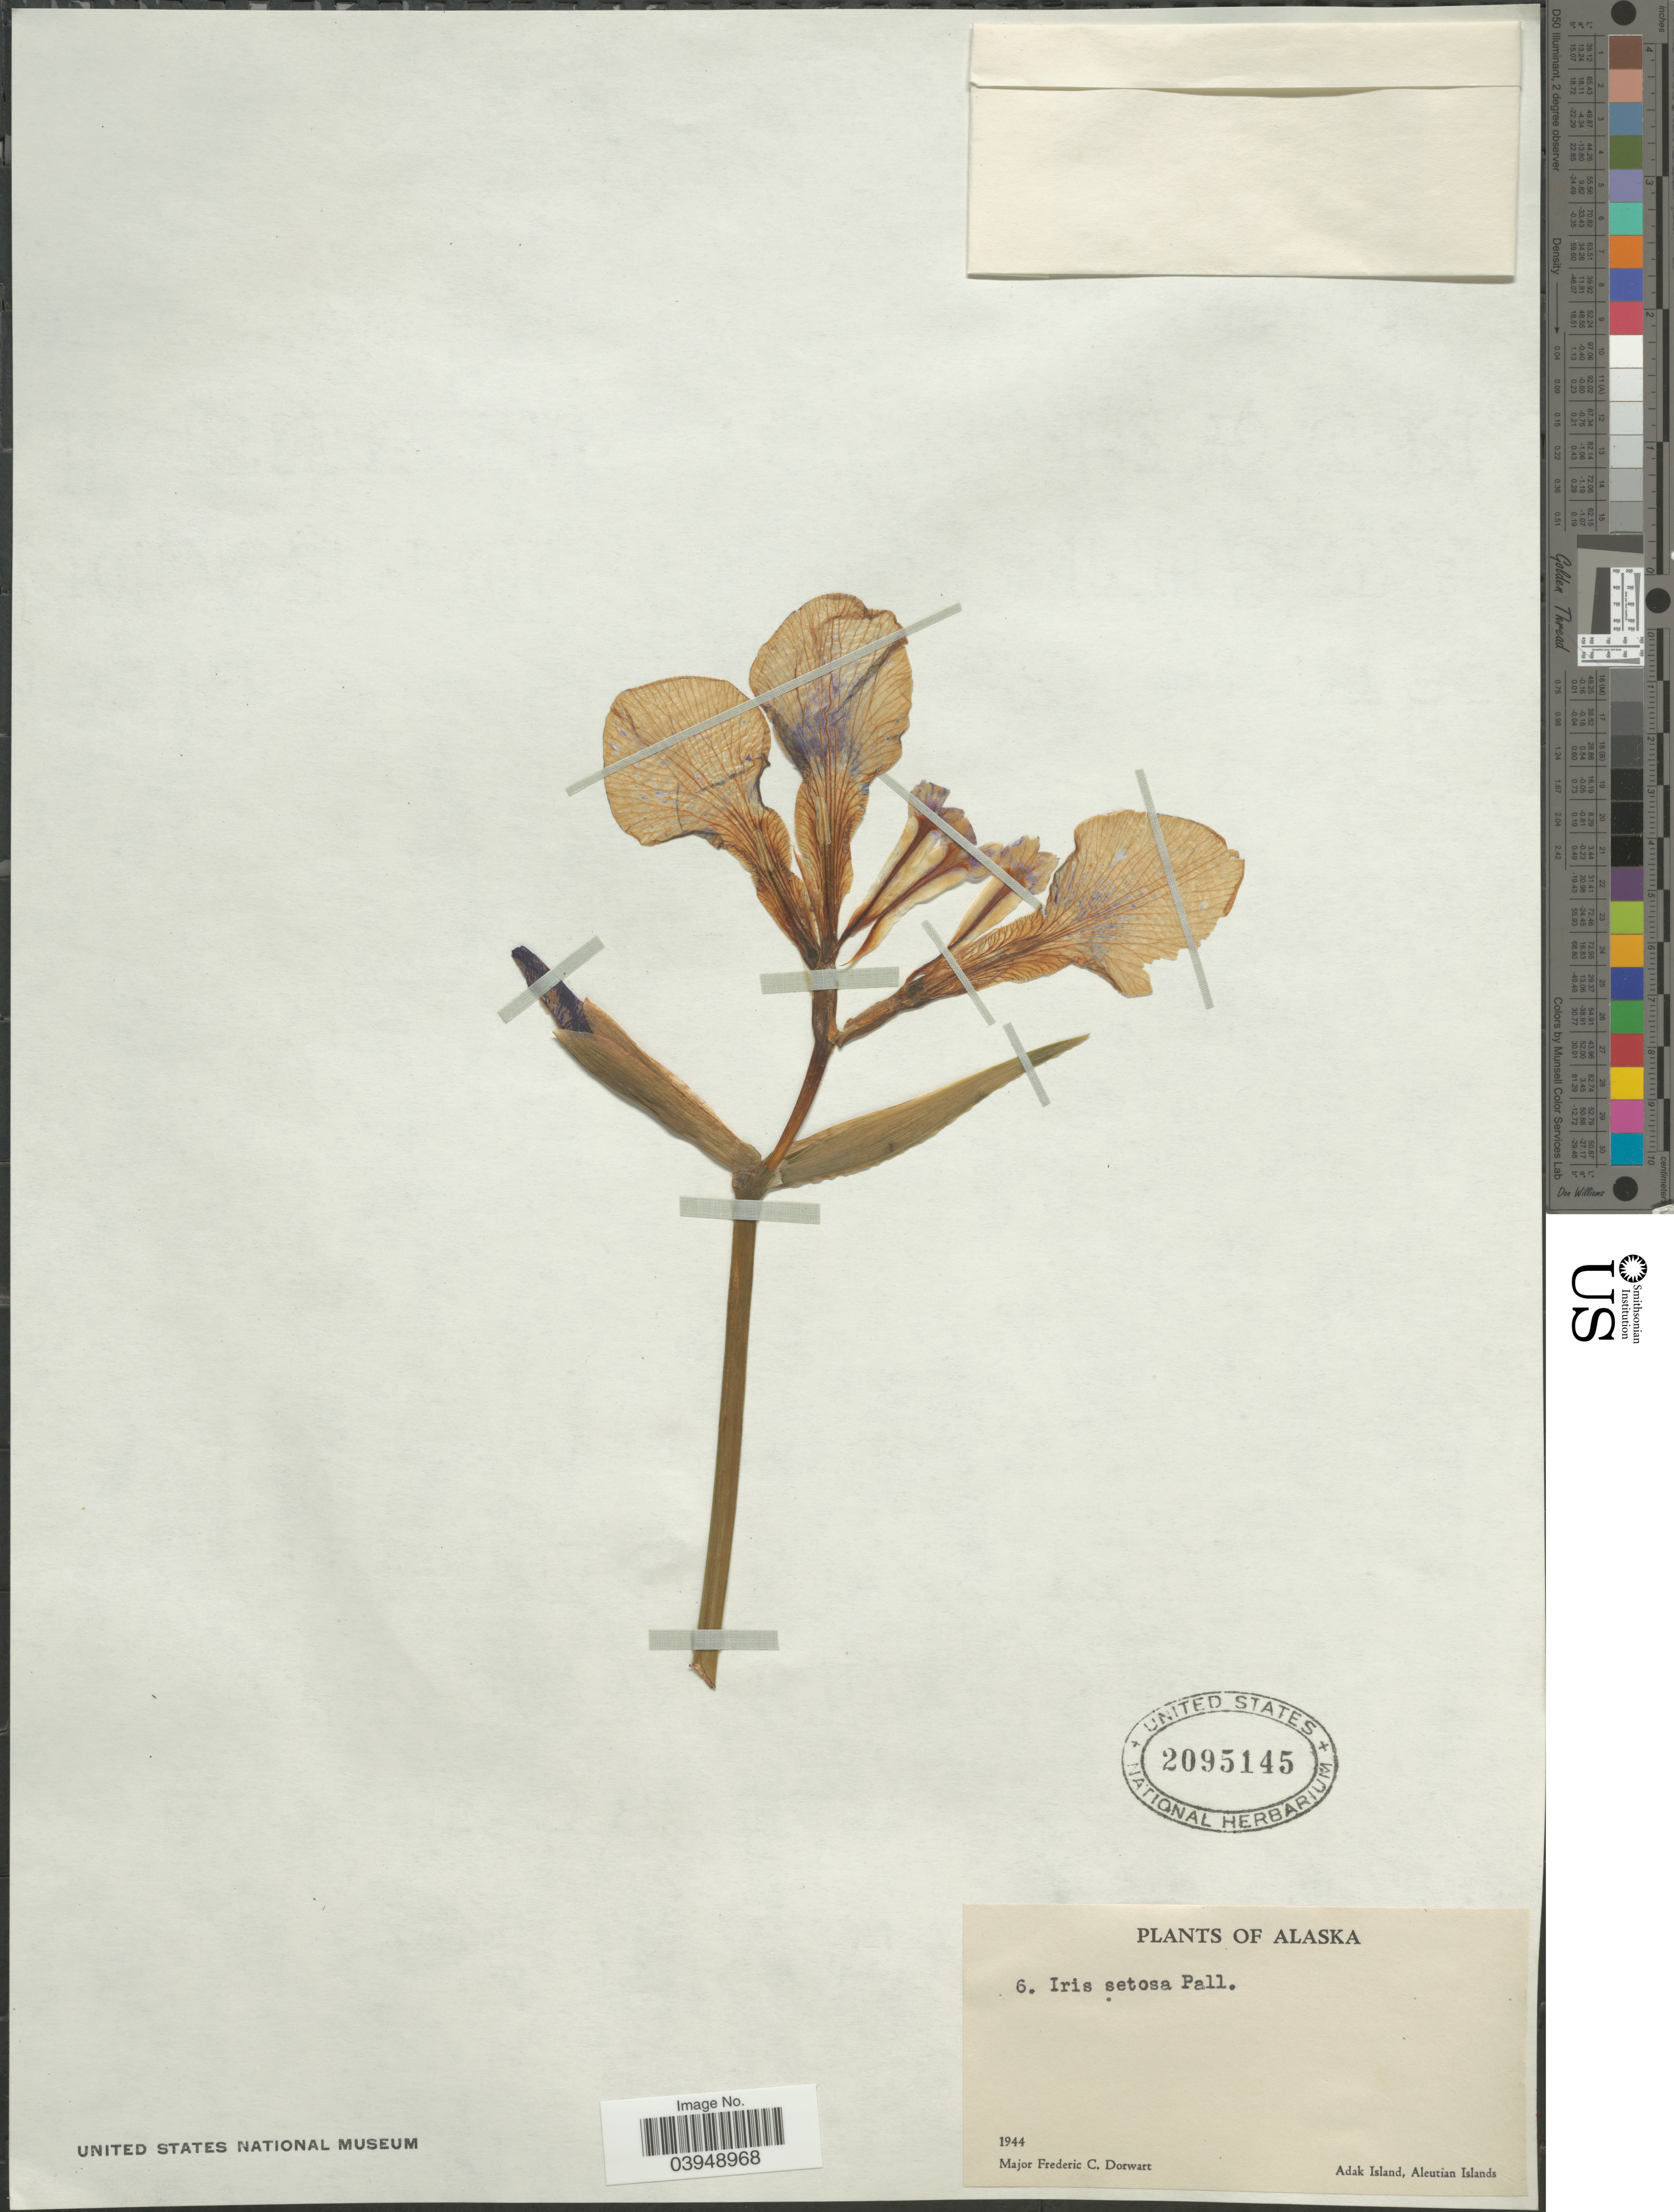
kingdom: Plantae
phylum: Tracheophyta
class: Liliopsida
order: Asparagales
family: Iridaceae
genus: Iris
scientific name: Iris setosa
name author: Pall. ex Link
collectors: F. Dorwart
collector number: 6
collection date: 1944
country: United States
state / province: Alaska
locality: Adak Island, Aleutian Islands.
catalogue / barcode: US 2095145